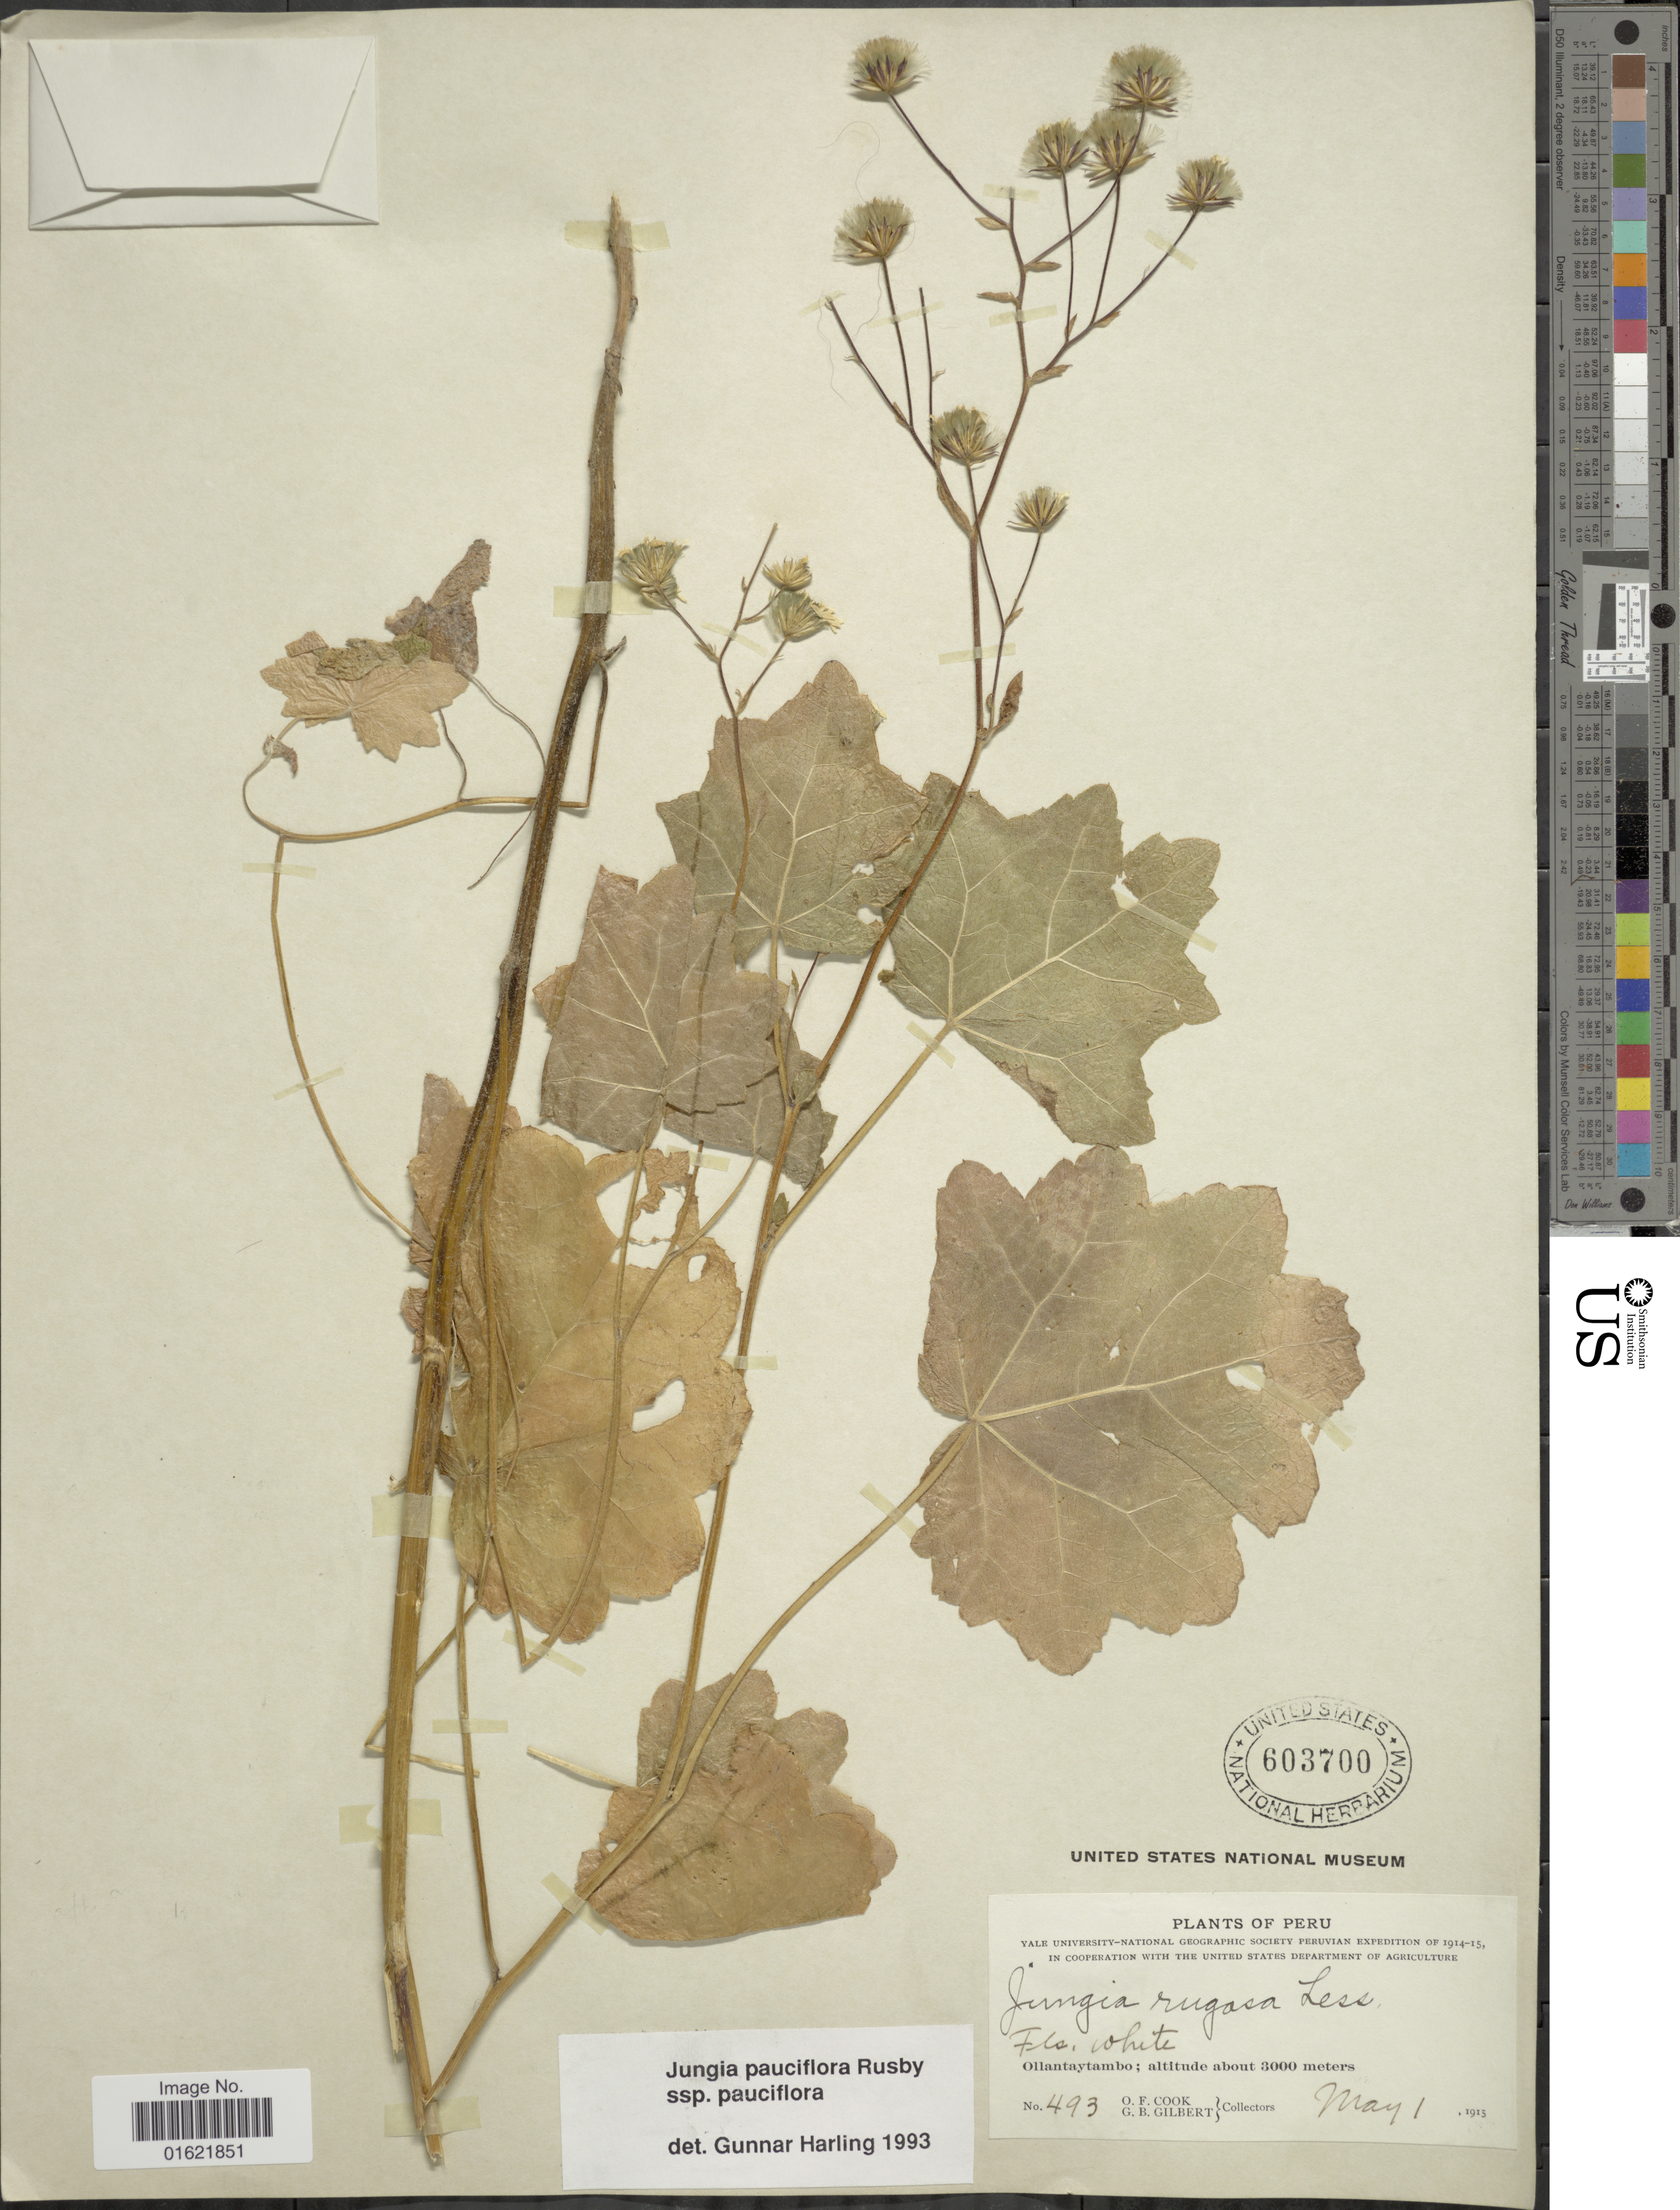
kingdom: Plantae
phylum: Tracheophyta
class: Magnoliopsida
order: Asterales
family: Asteraceae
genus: Jungia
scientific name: Jungia pauciflora subsp. pauciflora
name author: Rusby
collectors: O. F. Cook & G. B. Gilbert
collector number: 493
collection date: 1913-05-01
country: Peru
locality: Ollantaytambo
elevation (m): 3000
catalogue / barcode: US 603700